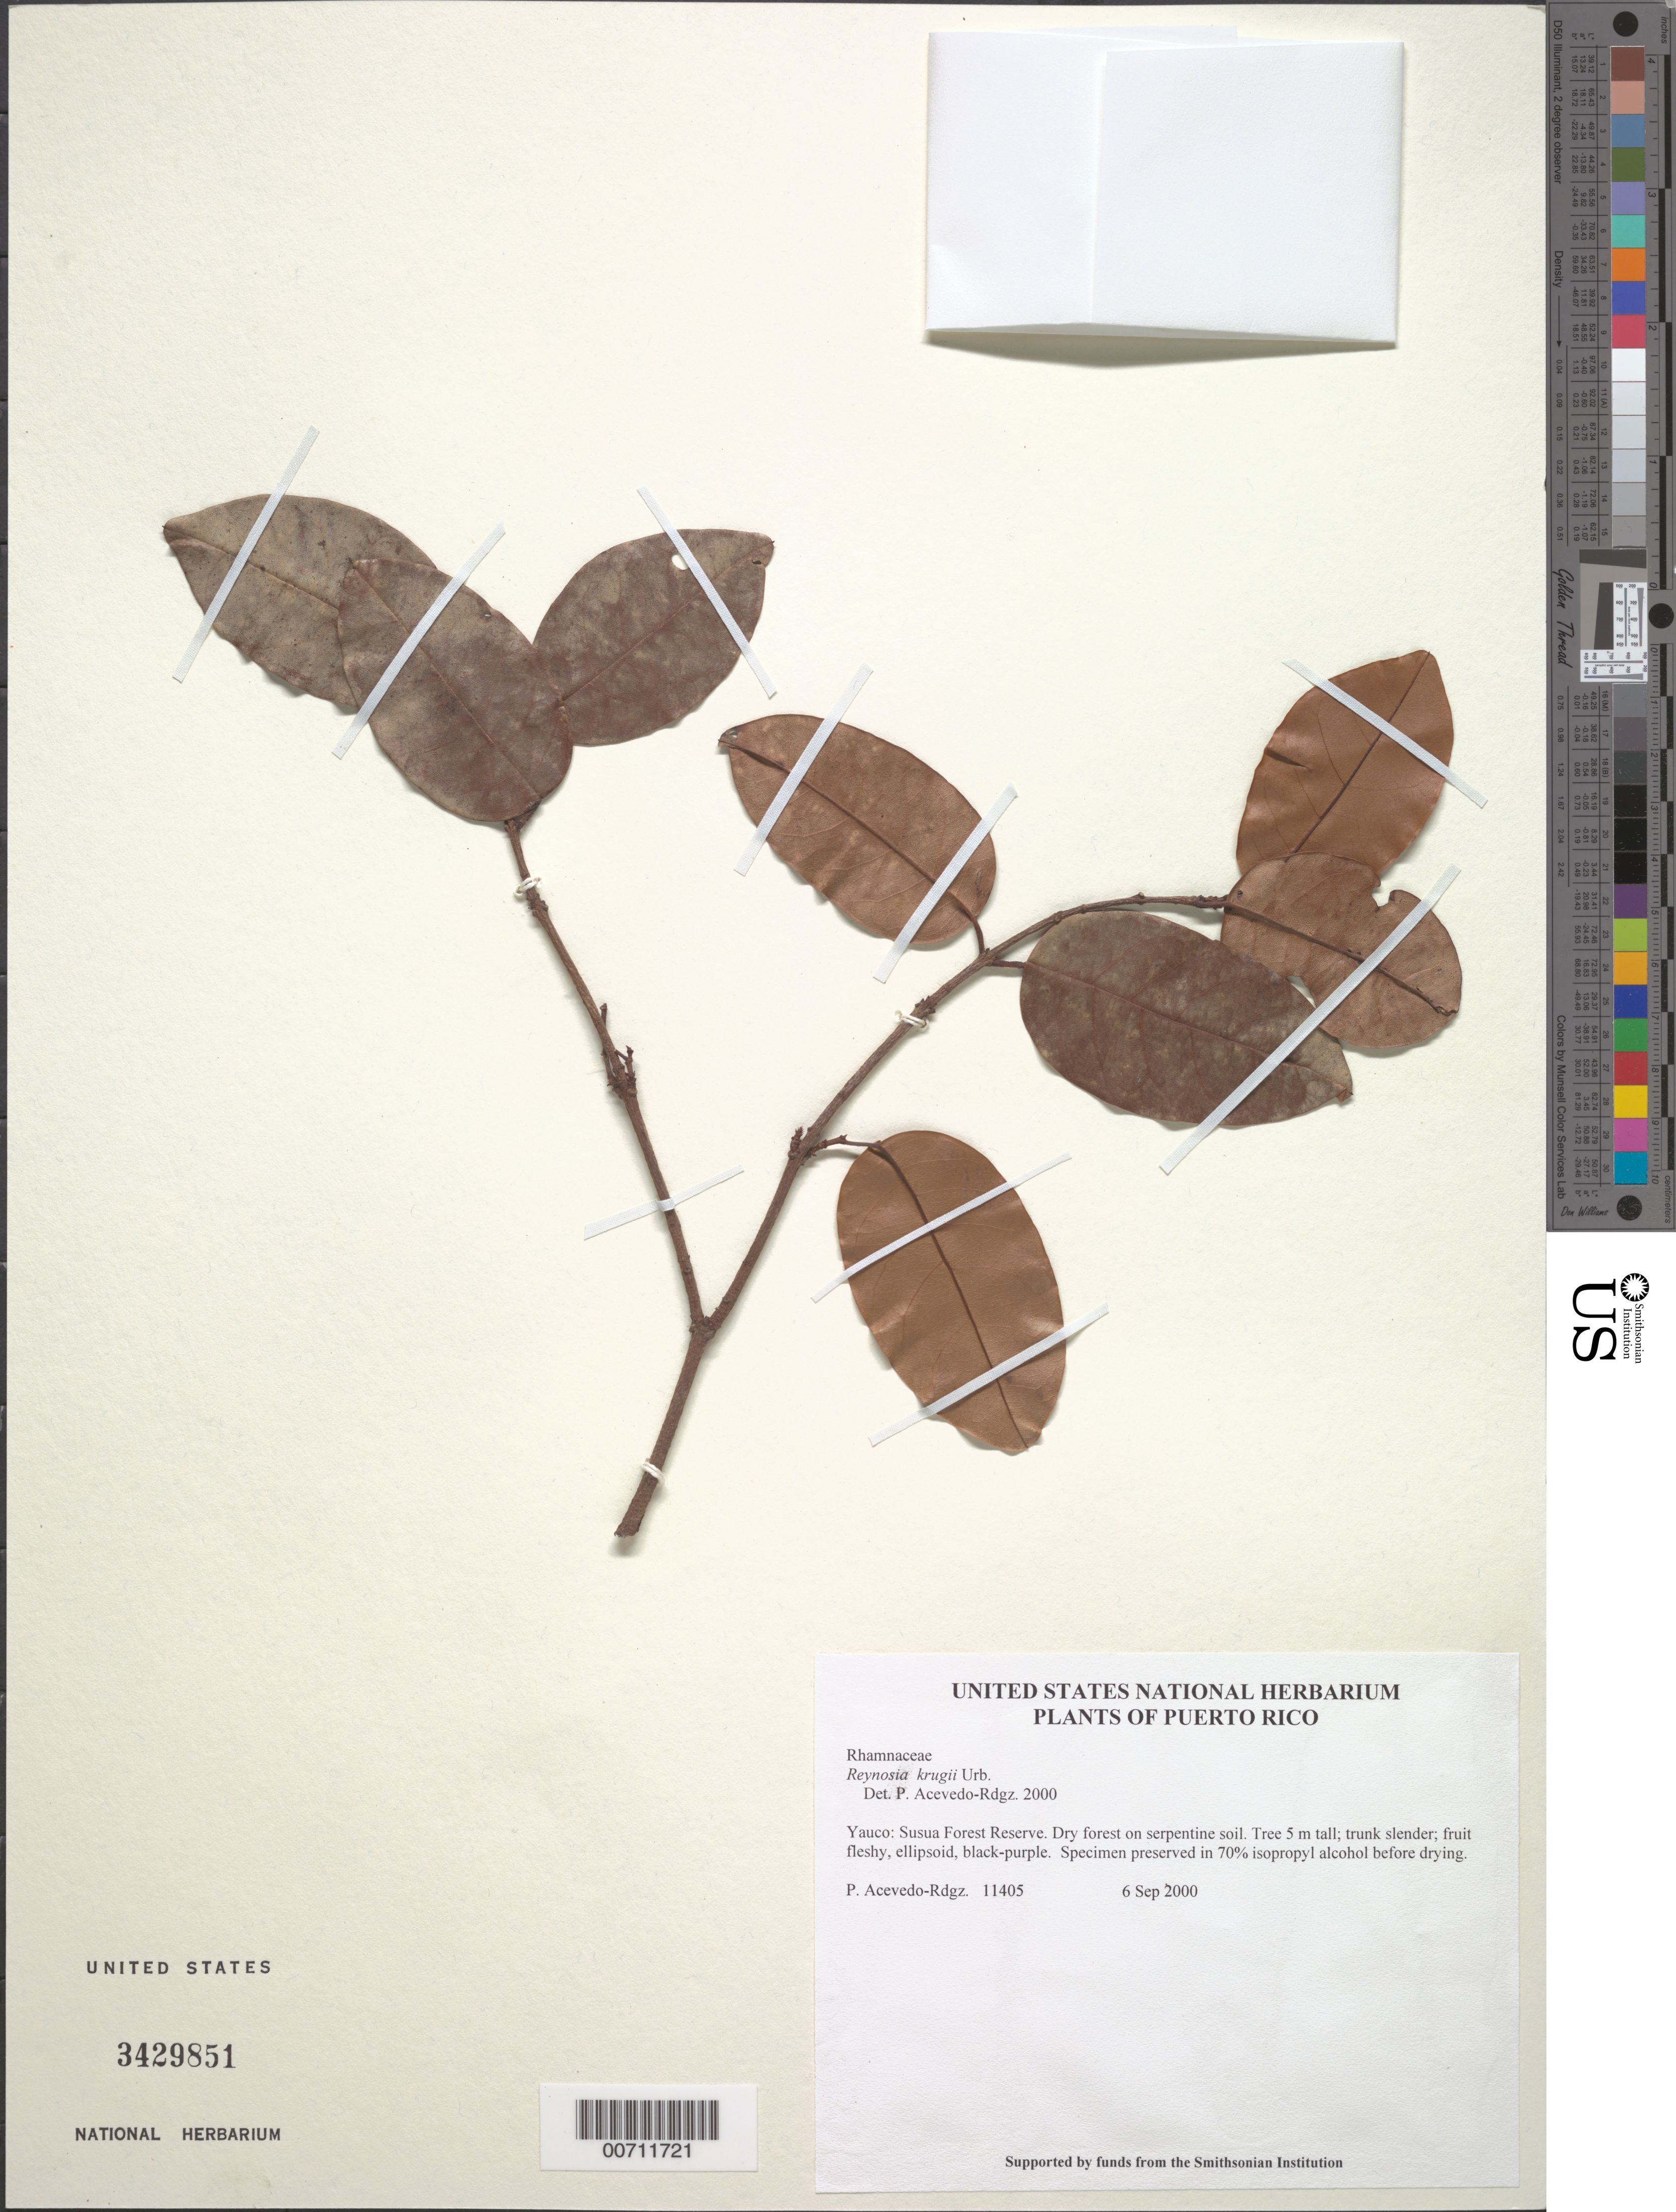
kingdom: Plantae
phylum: Tracheophyta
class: Magnoliopsida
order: Rosales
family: Rhamnaceae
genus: Reynosia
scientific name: Reynosia krugii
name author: Urb.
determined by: Acevedo-Rodríguez, P., (BOT), Smithsonian Institution - National Museum of Natural History (UNITED STATES)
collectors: P. Acevedo-Rodr.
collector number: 11405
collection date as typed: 06 Sep 2000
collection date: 2000-09-06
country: Puerto Rico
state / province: Yauco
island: Puerto Rico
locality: Yauco: Susua Forest Reserve.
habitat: Dry forest on serpentine soil.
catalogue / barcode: US 3429851